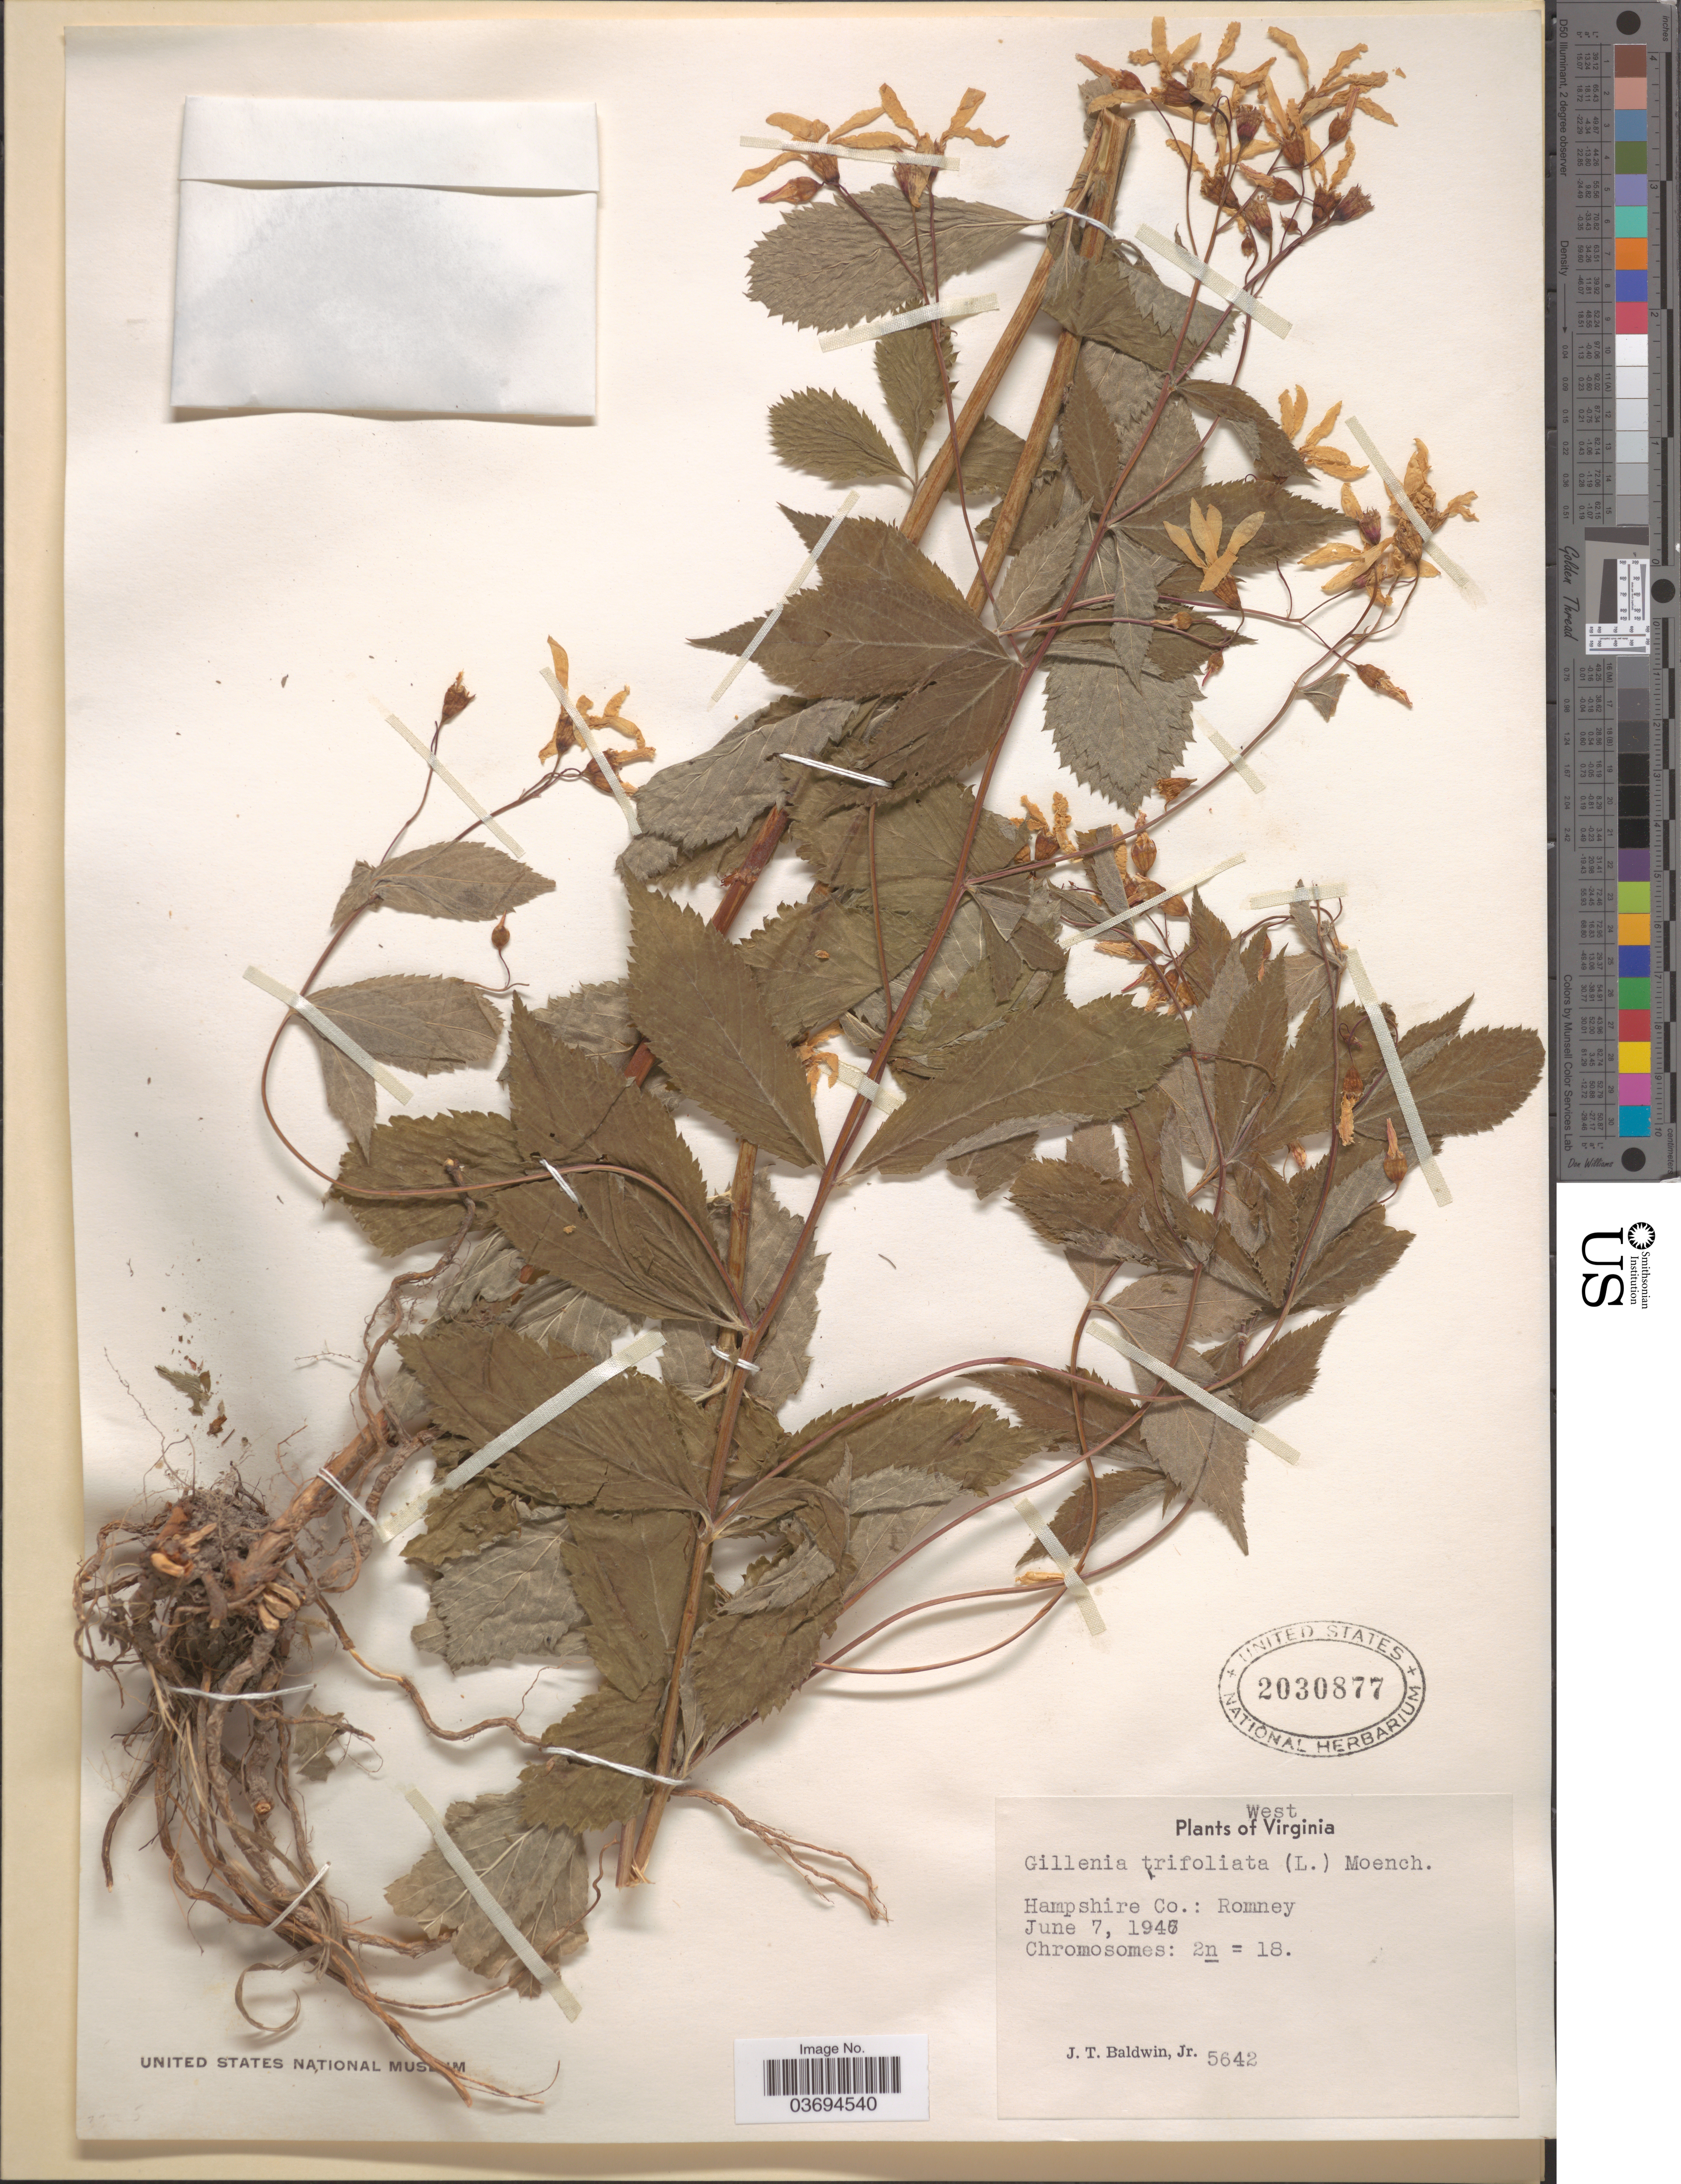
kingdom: Plantae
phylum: Tracheophyta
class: Magnoliopsida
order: Rosales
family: Rosaceae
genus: Gillenia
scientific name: Gillenia trifoliata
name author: (L.) Moench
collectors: J. T. Baldwin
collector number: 5642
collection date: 1947-06-07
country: United States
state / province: West Virginia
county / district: Hampshire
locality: Hampshire Co.: Romney.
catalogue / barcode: US 2030877